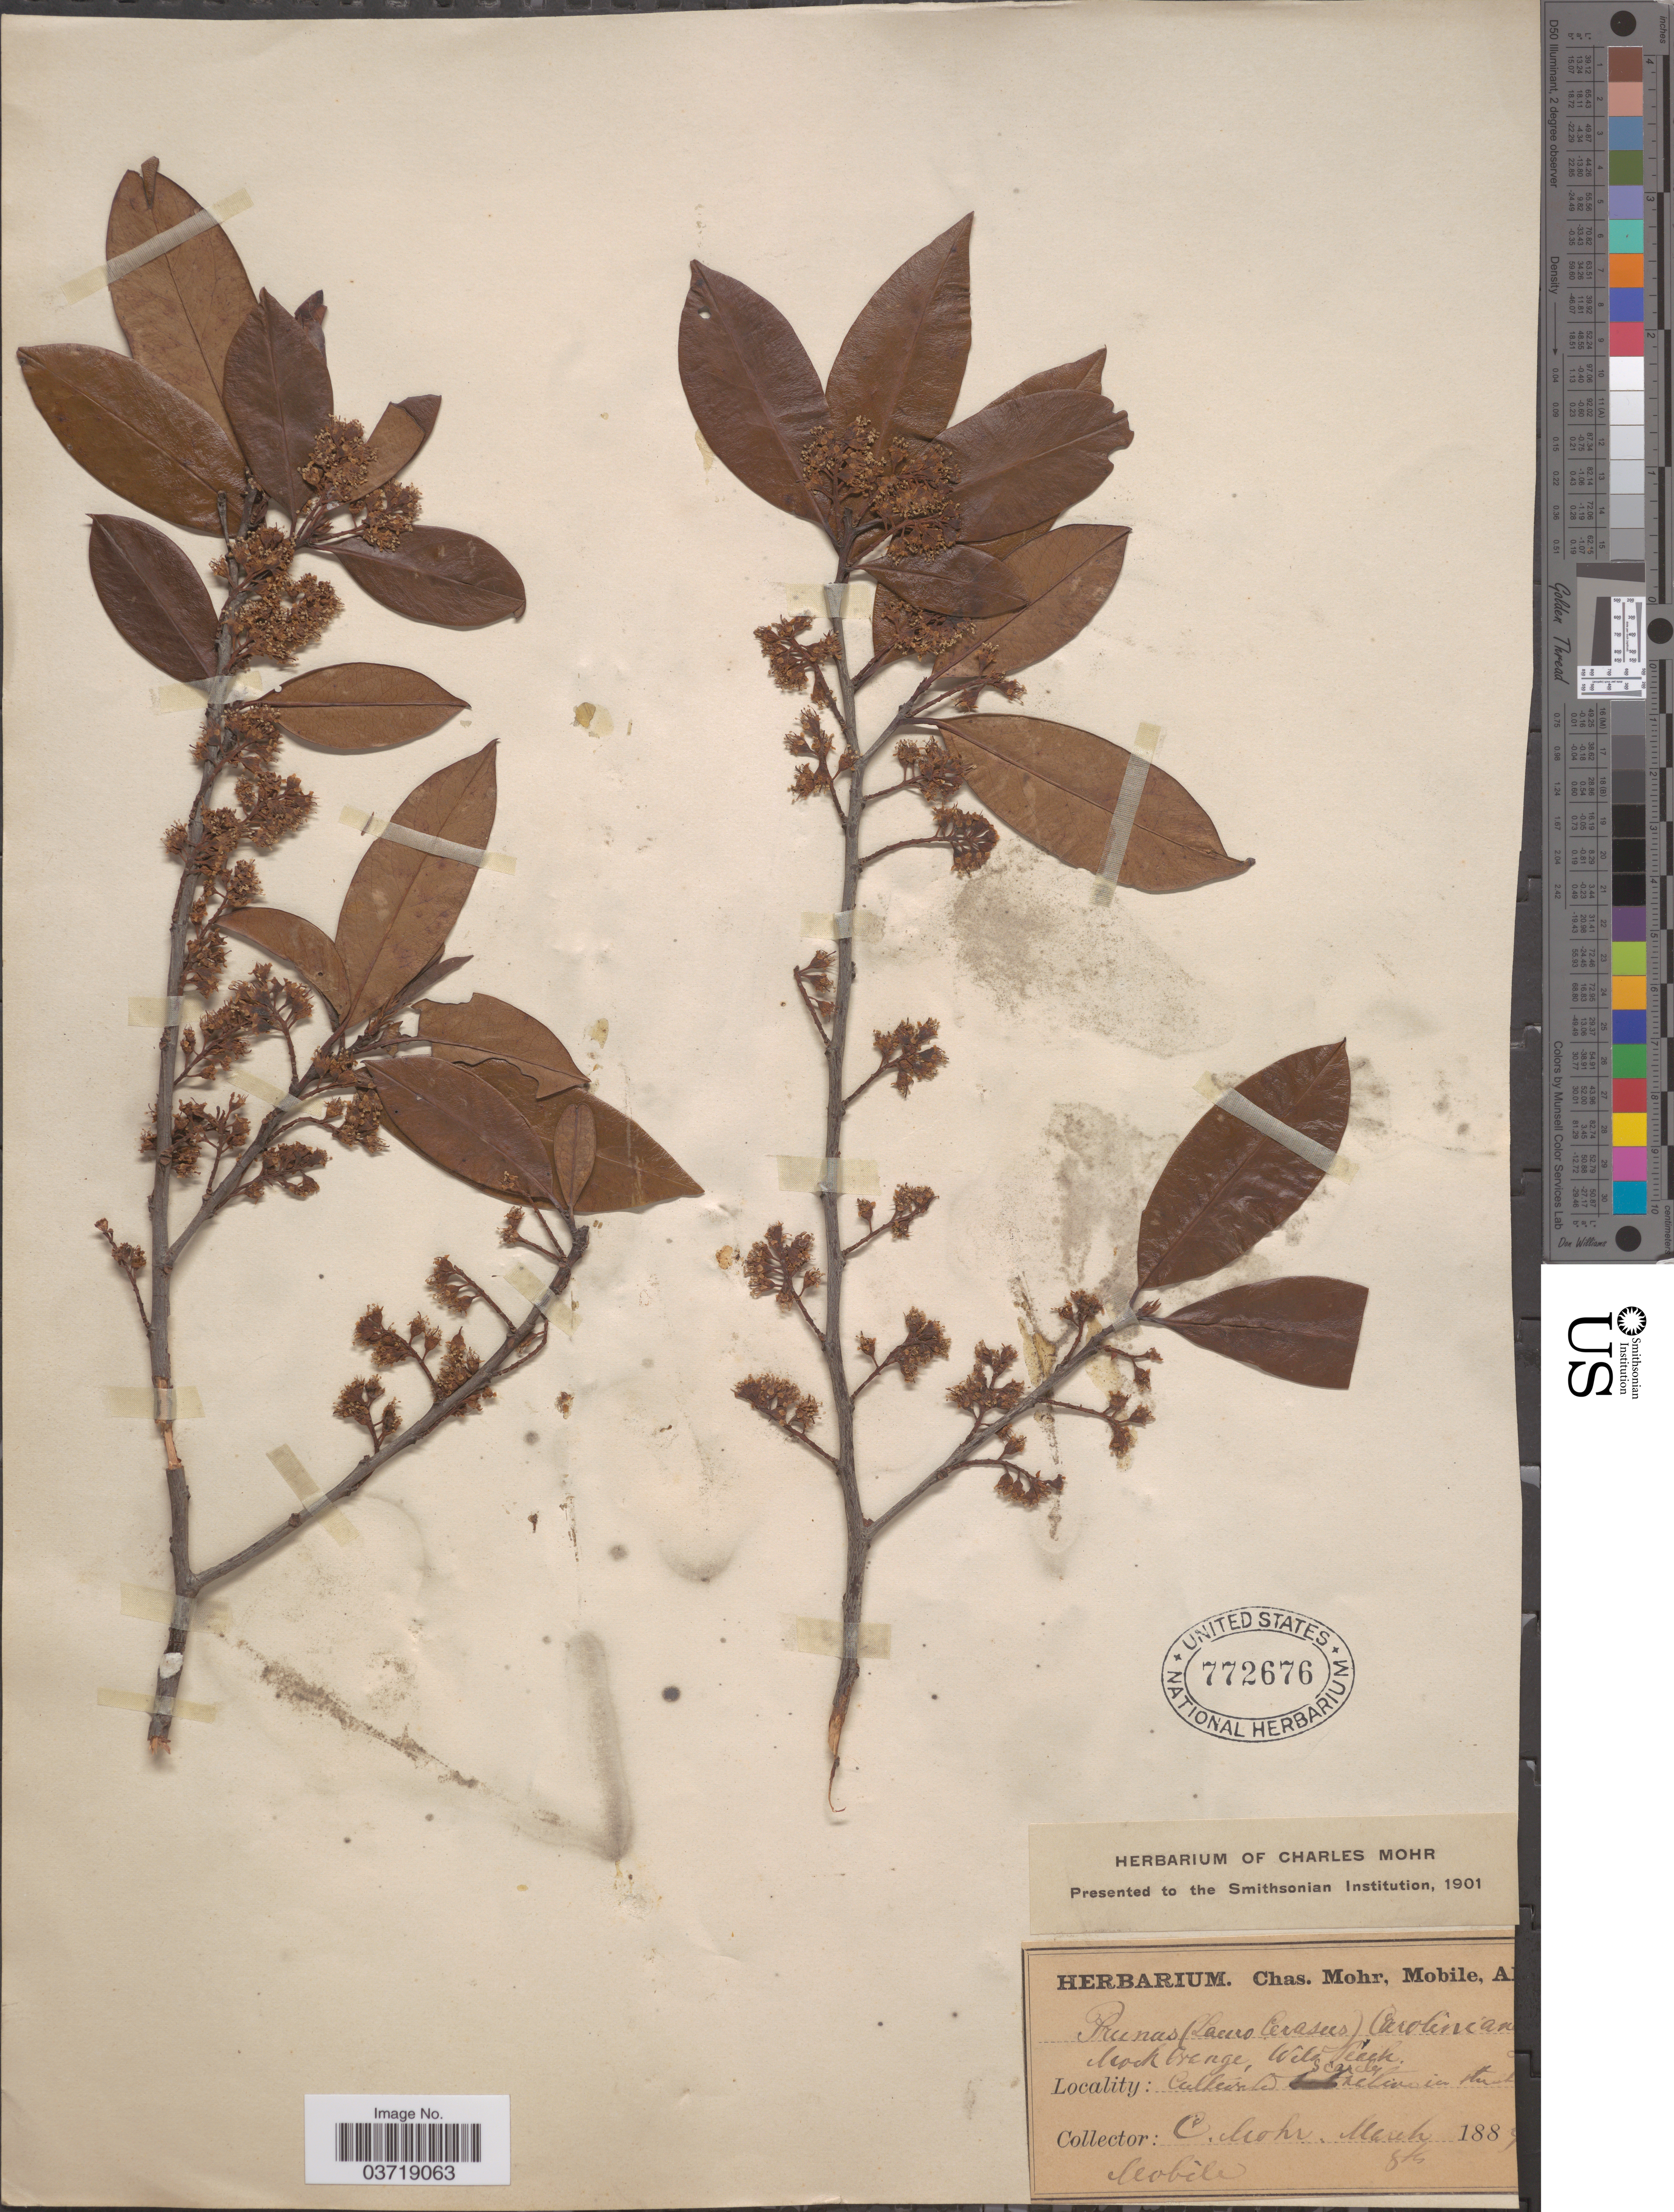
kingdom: Plantae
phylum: Tracheophyta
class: Magnoliopsida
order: Rosales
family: Rosaceae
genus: Prunus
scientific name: Prunus caroliniana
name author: (Mill.) Aiton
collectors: Mohr, C. T. (herbarium)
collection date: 1889-03-08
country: United States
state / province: Alabama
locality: Cultivated, Mobile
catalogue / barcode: US 772676